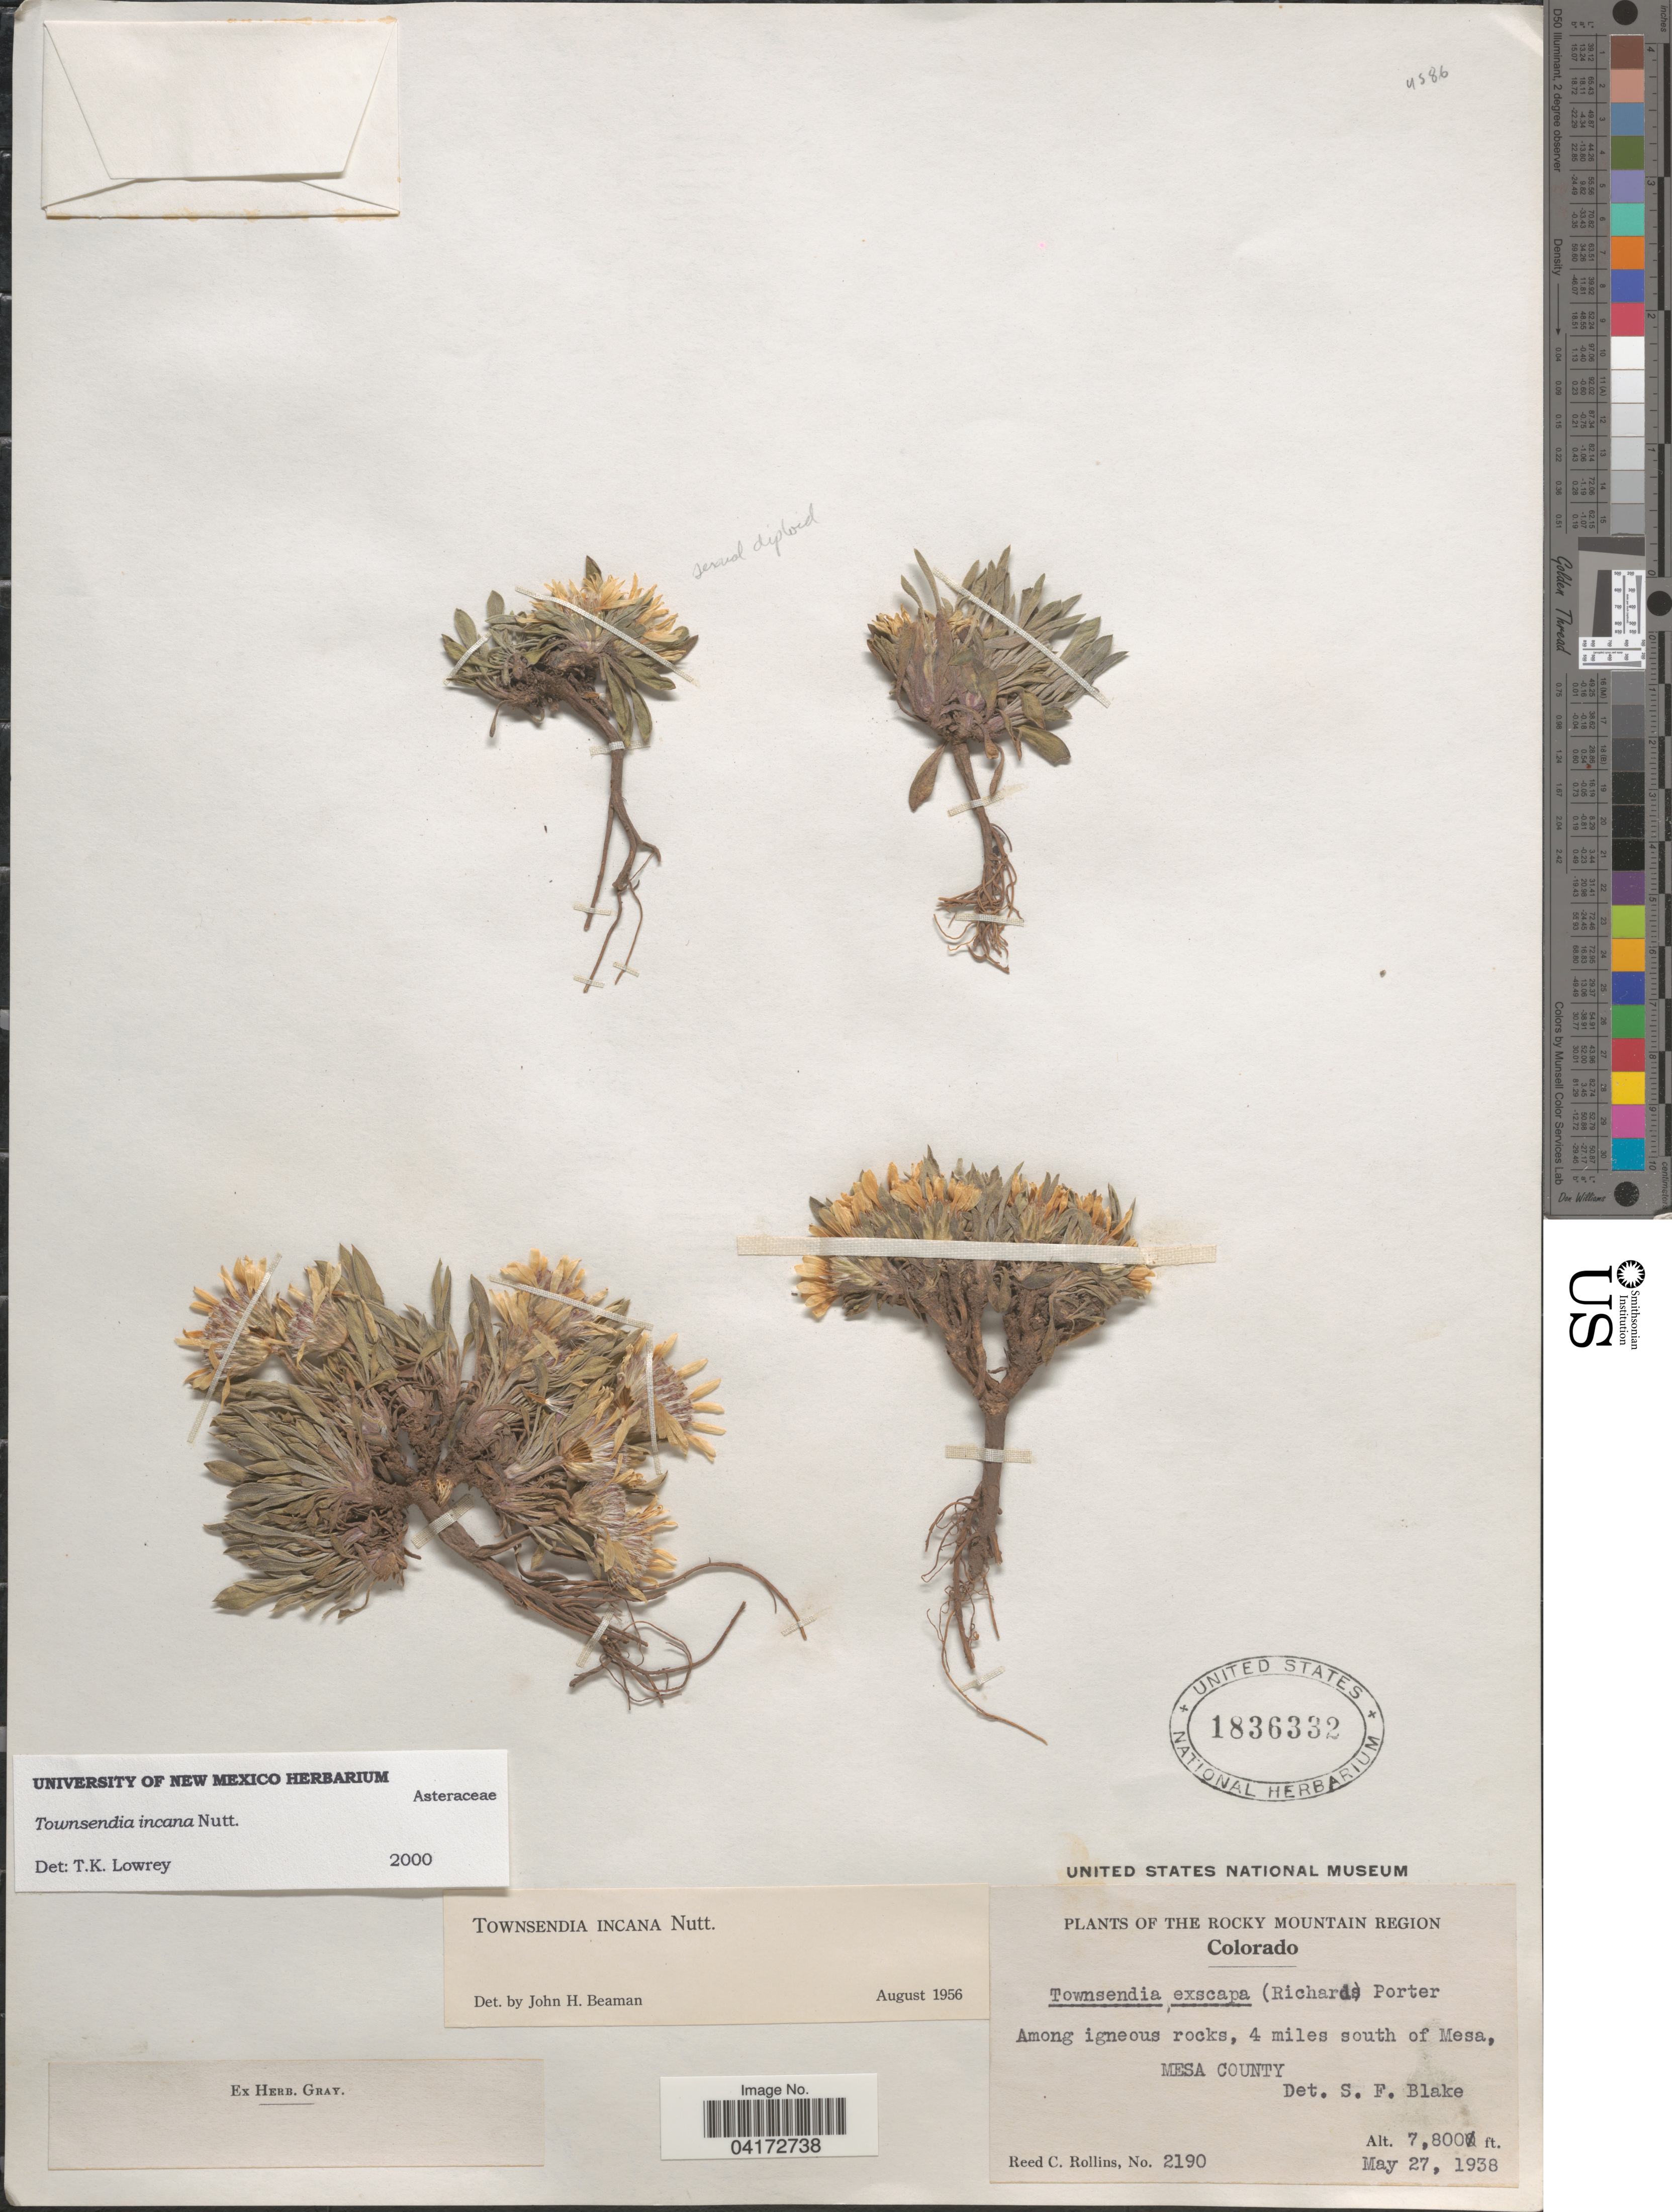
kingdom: Plantae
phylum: Tracheophyta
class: Magnoliopsida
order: Asterales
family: Asteraceae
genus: Townsendia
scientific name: Townsendia incana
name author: Nutt.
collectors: R. C. Rollins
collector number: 2190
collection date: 1938-05-27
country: United States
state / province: Colorado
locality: Rock Mountain Region. Among igneous rocks, 4 miles south of Mesa, Mesa County.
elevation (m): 2377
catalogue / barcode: US 1836332